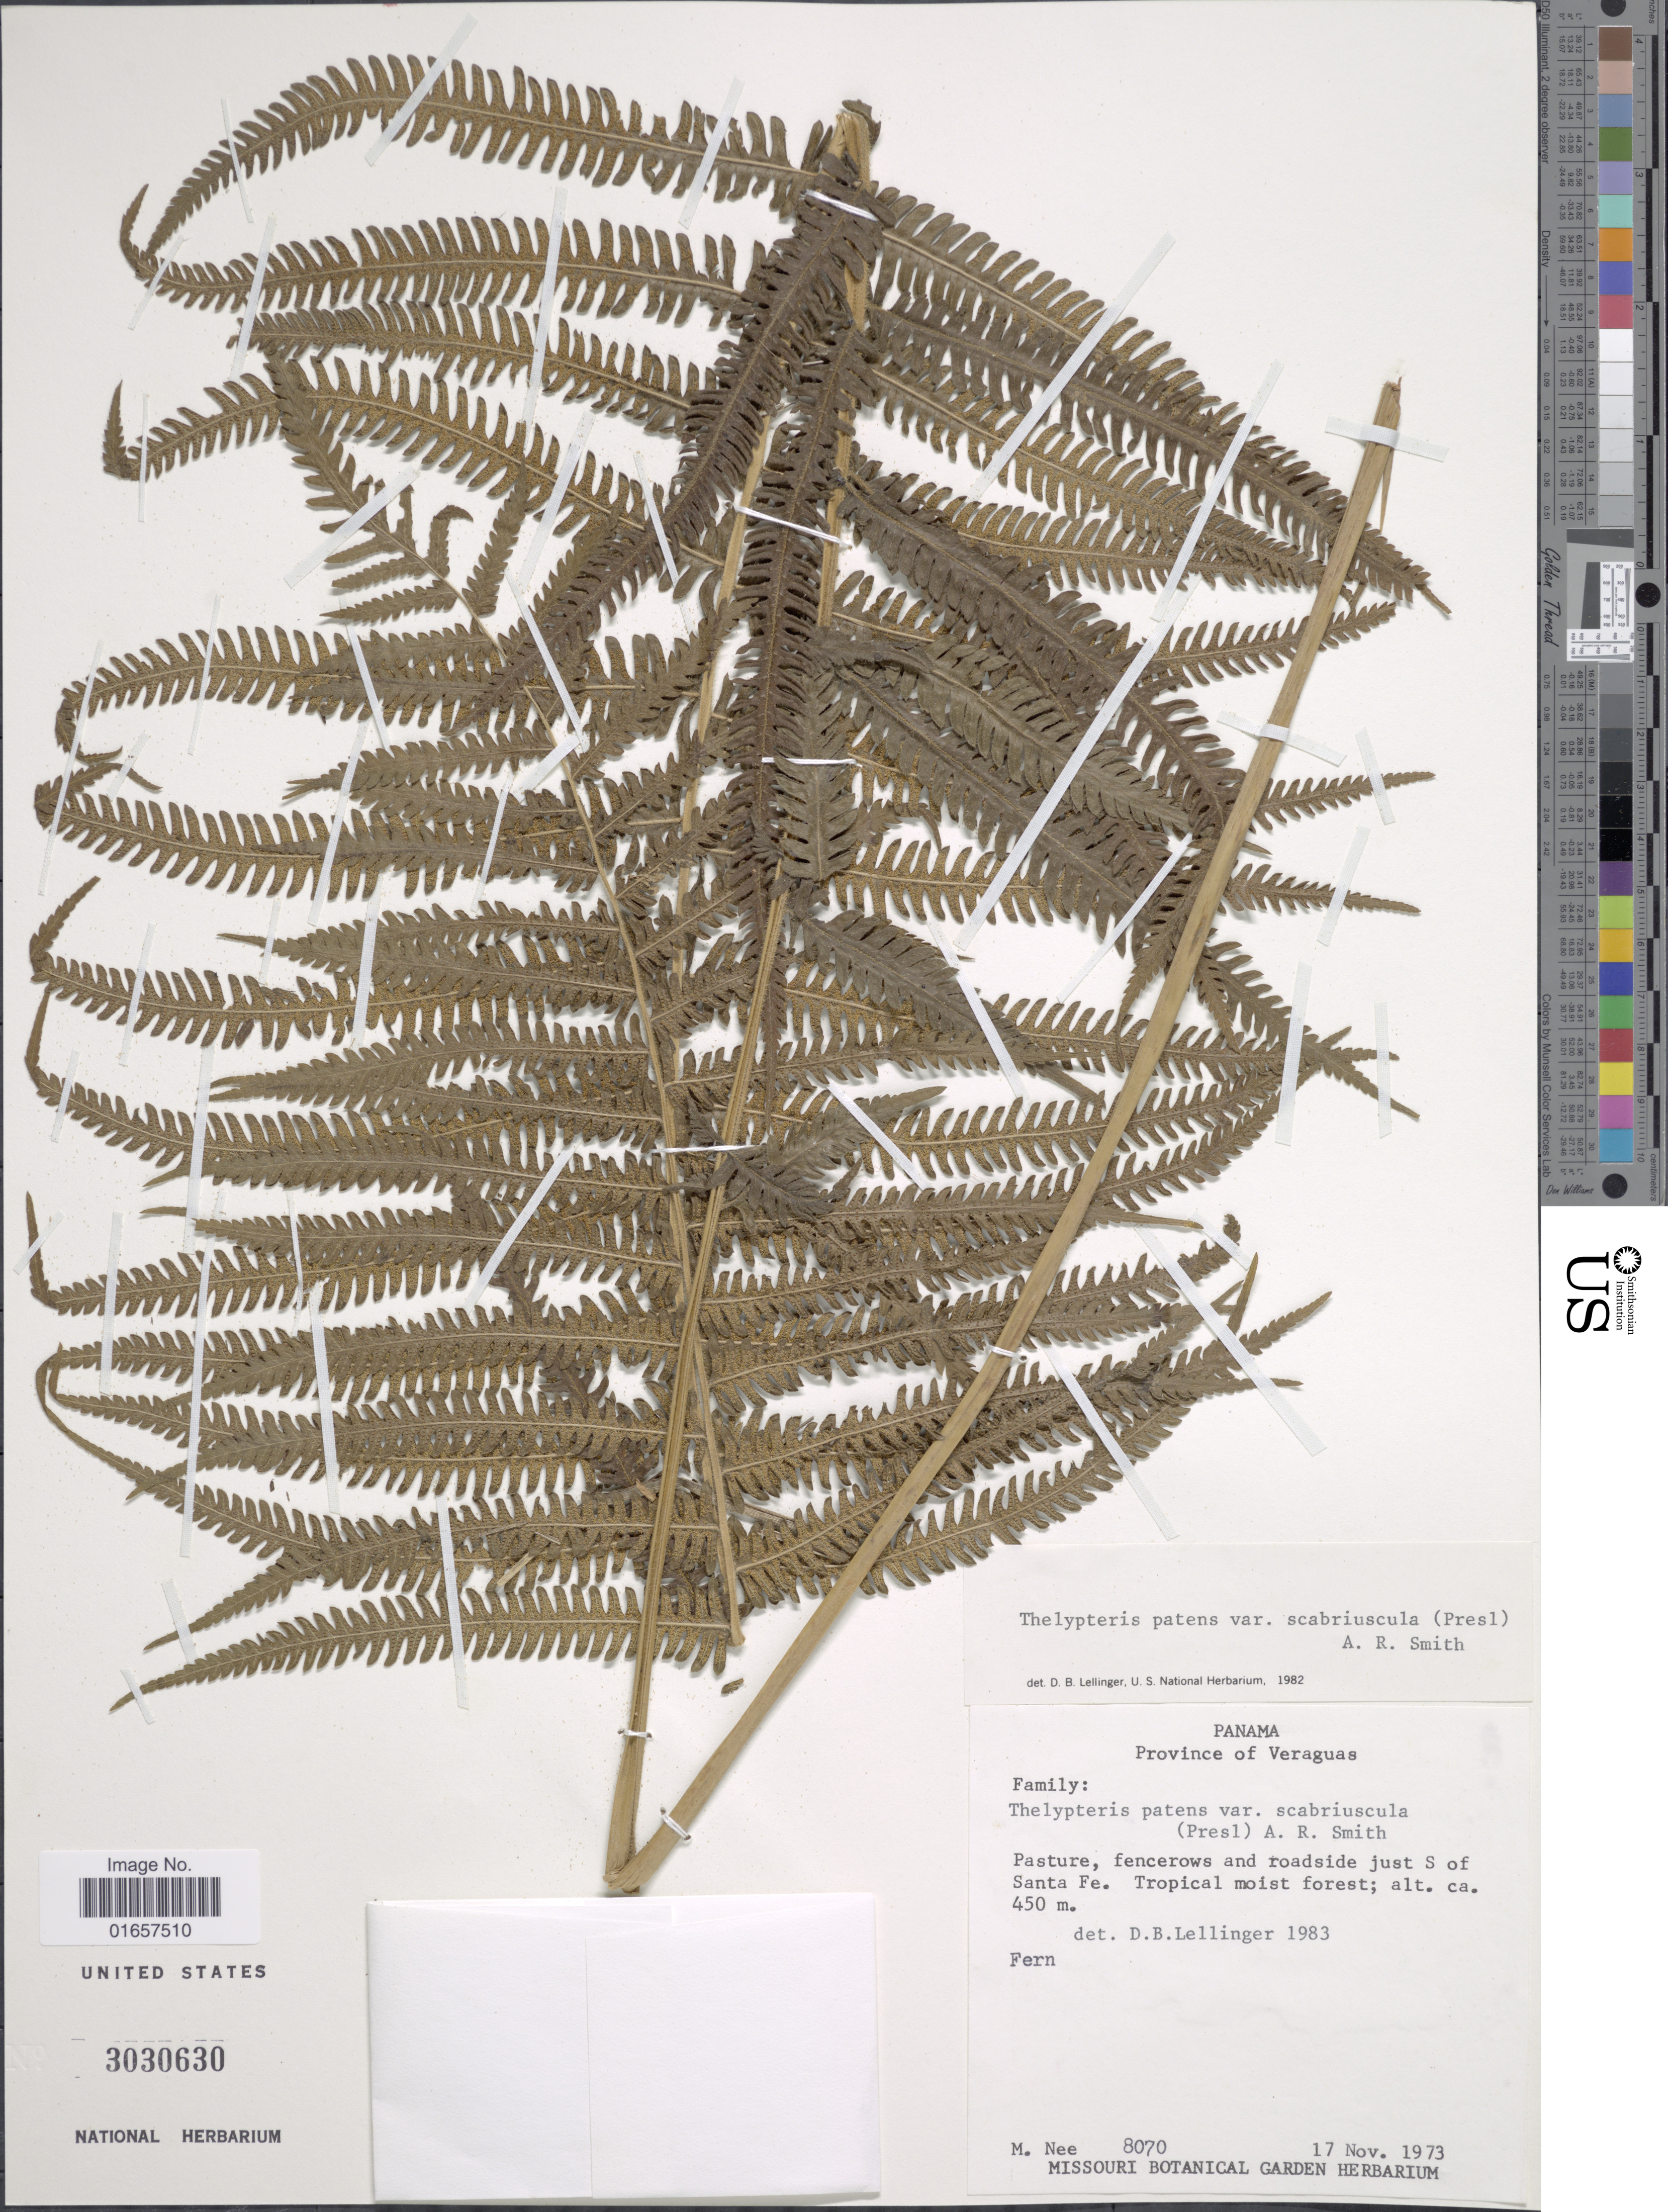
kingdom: Plantae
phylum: Tracheophyta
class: Polypodiopsida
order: Polypodiales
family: Thelypteridaceae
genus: Christella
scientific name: Christella patens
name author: (Sw.) Holttum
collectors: M. Nee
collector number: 8070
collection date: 1973-10-17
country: Panama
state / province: Veraguas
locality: Panama, Pasture, fencerows and roadside just S of Santa Fe.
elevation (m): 450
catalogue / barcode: US 3030630